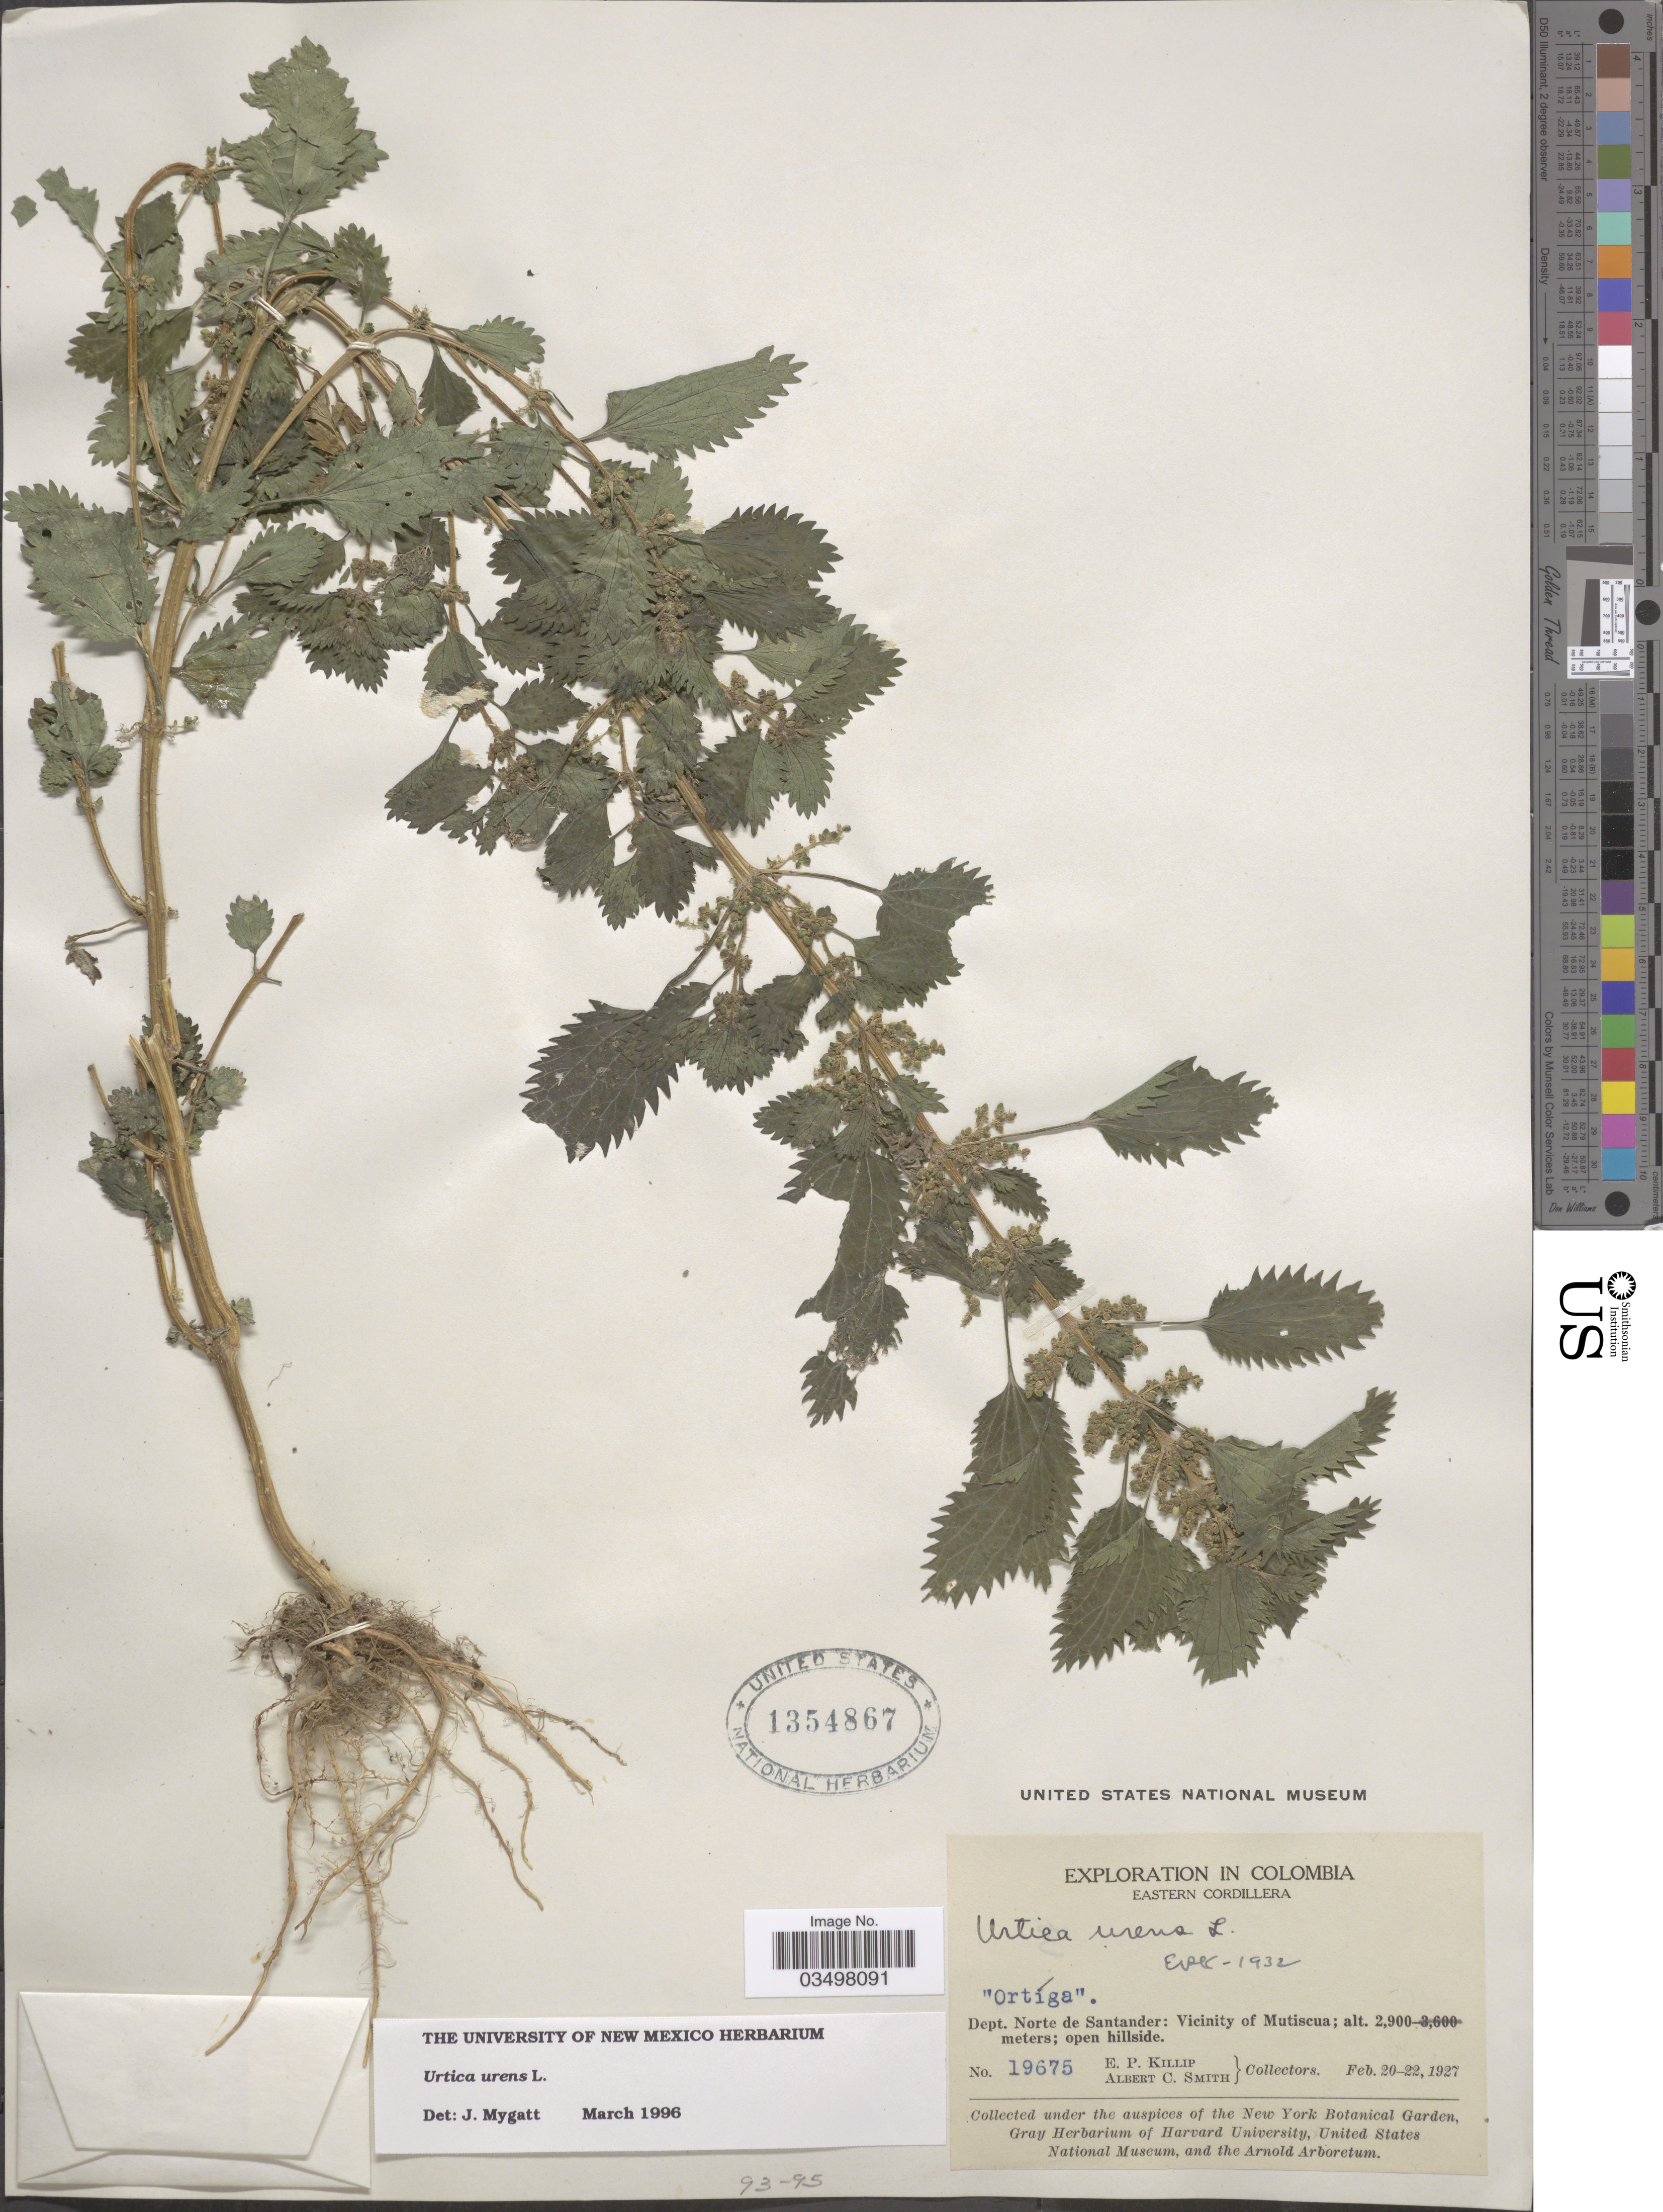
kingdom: Plantae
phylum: Tracheophyta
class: Magnoliopsida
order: Rosales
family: Urticaceae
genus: Urtica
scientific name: Urtica urens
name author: L.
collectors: E. P. Killip & A. C. Smith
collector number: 19675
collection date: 1927-02-20/1927-02-22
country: Colombia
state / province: Norte de Santander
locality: Eastern Cordillera. Dept. Norte de Santander: Vicinity of Mutiscua.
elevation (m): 2900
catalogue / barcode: US 1354867